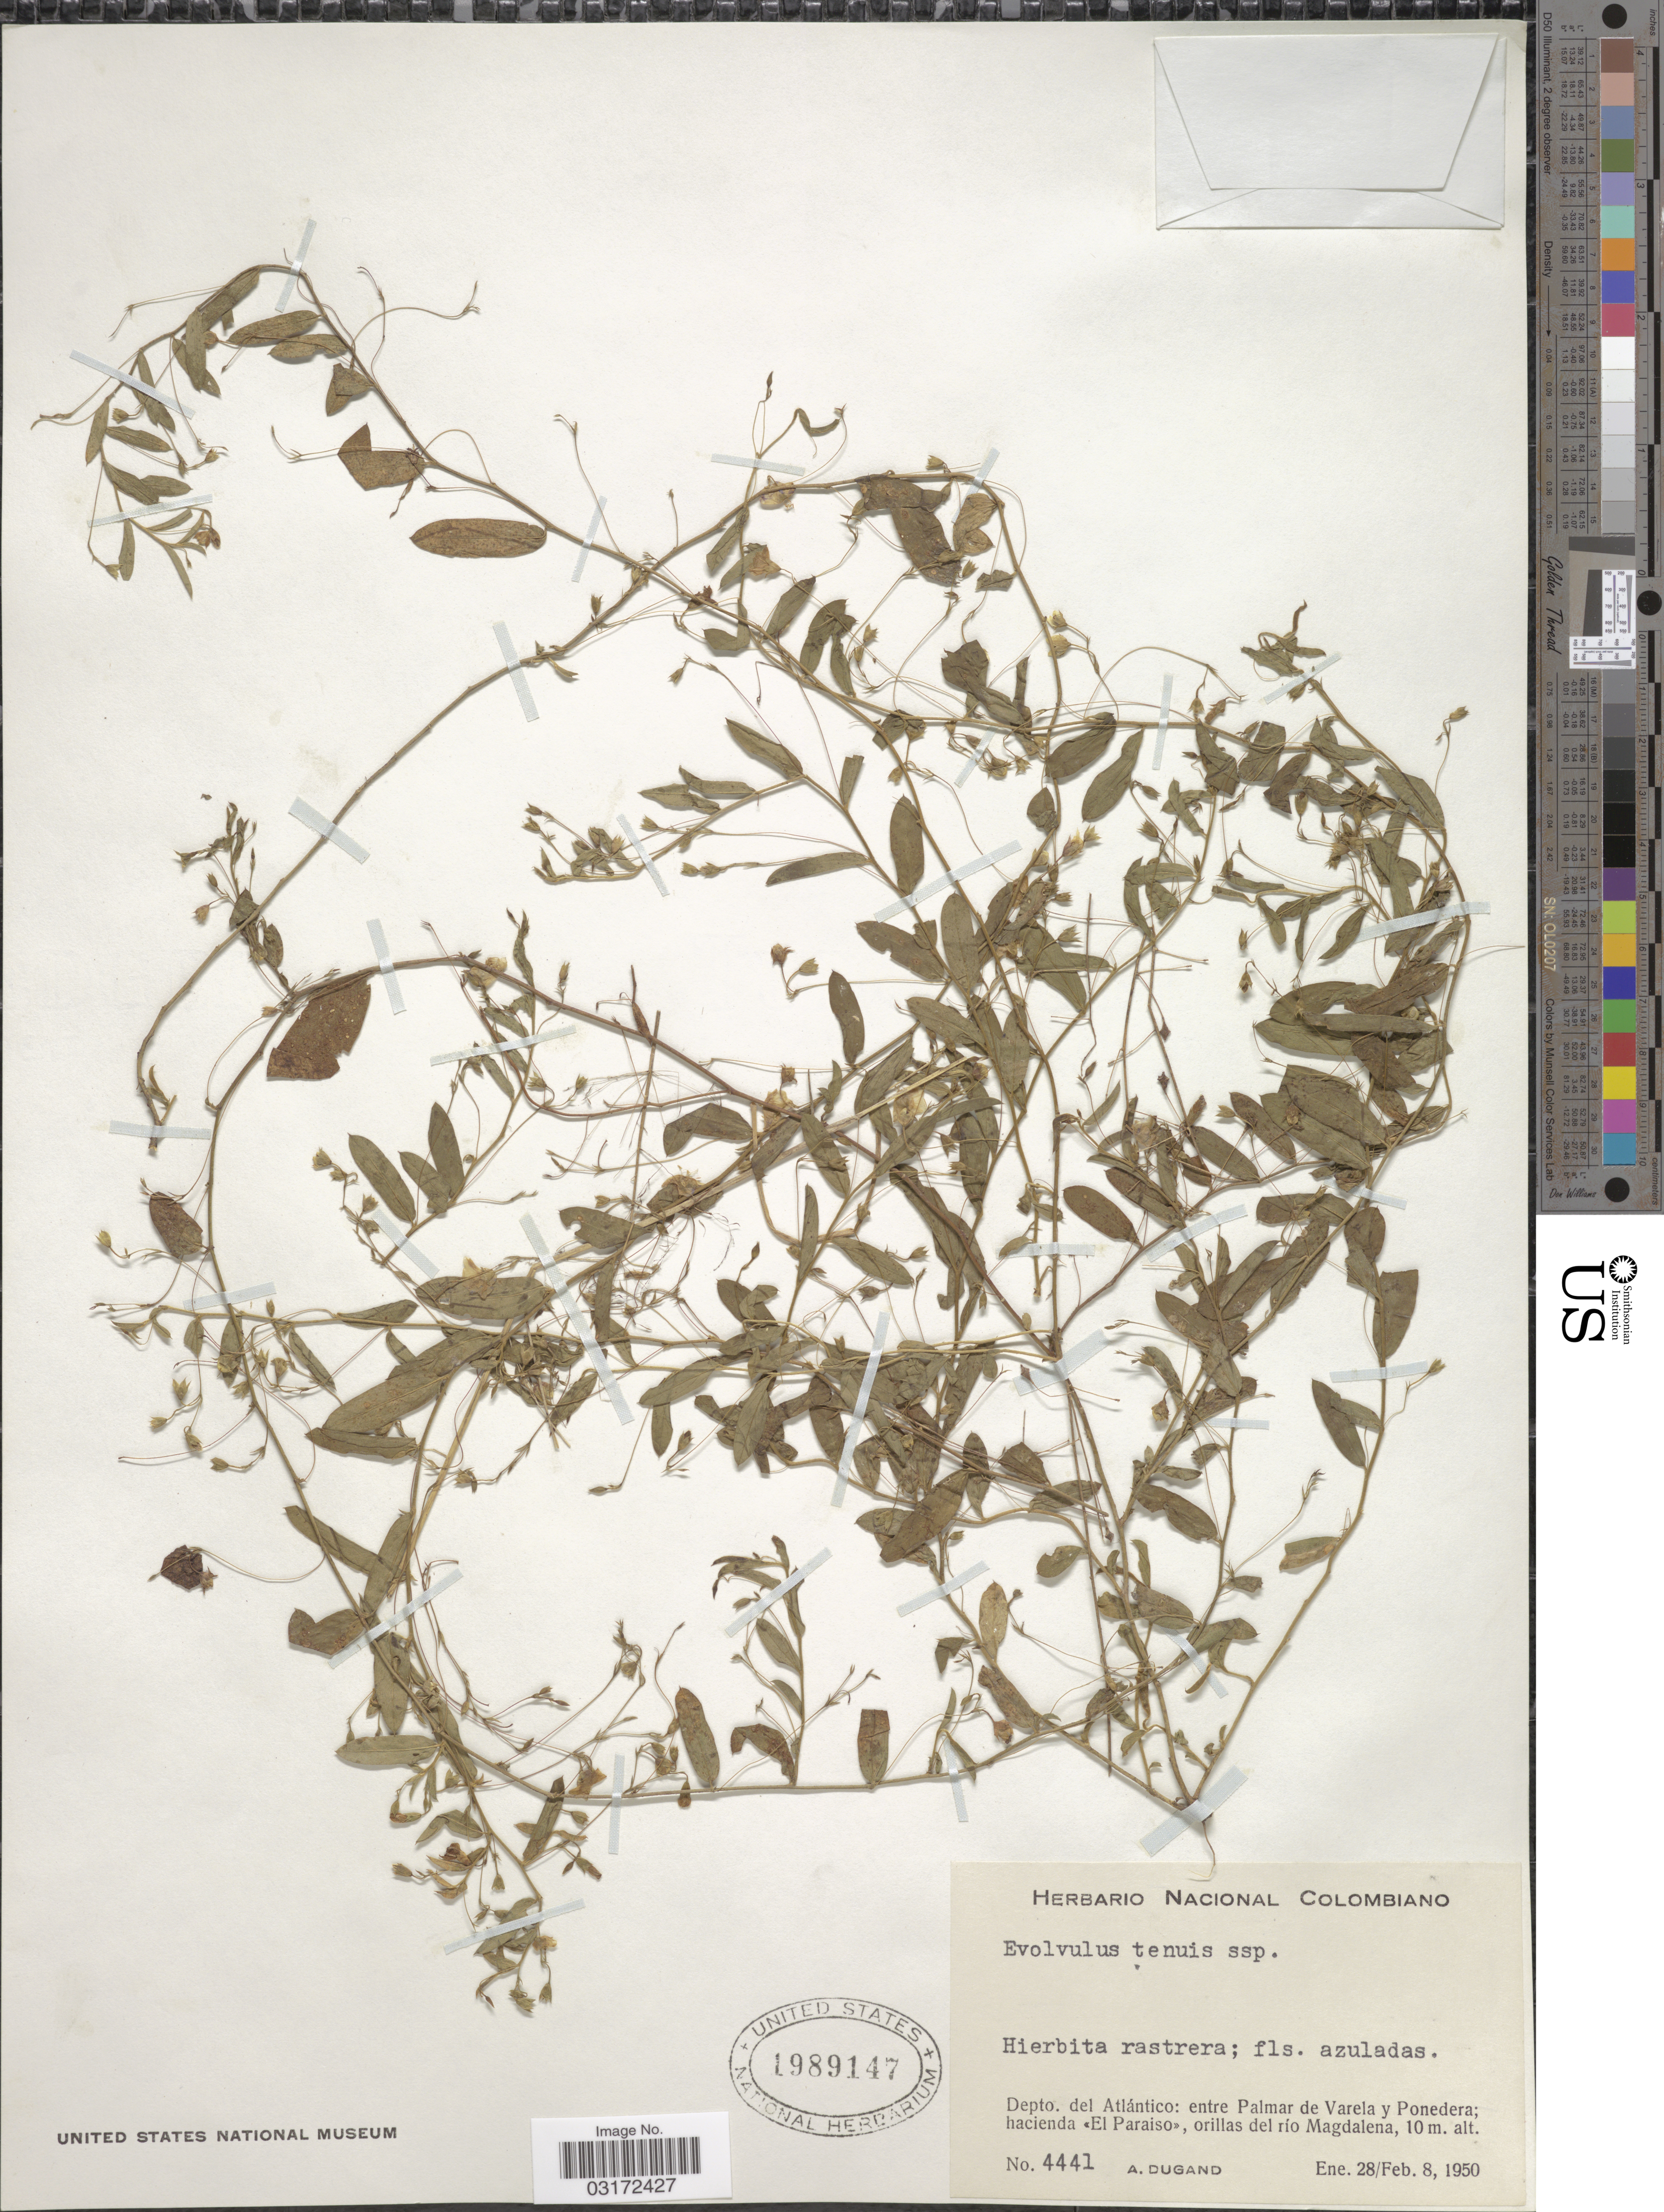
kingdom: Plantae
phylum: Tracheophyta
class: Magnoliopsida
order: Solanales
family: Convolvulaceae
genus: Evolvulus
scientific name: Evolvulus tenuis subsp. sericatus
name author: (House) Ooststr.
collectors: A. Dugand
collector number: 4441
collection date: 1950-01-28/1950-02-08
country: Colombia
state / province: Atlántico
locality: Depto. del Atlántico: entre Palmar de Varela y Ponedera; hacienda El Paraiso, orillas del río Magdalena.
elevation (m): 10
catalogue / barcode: US 1989147